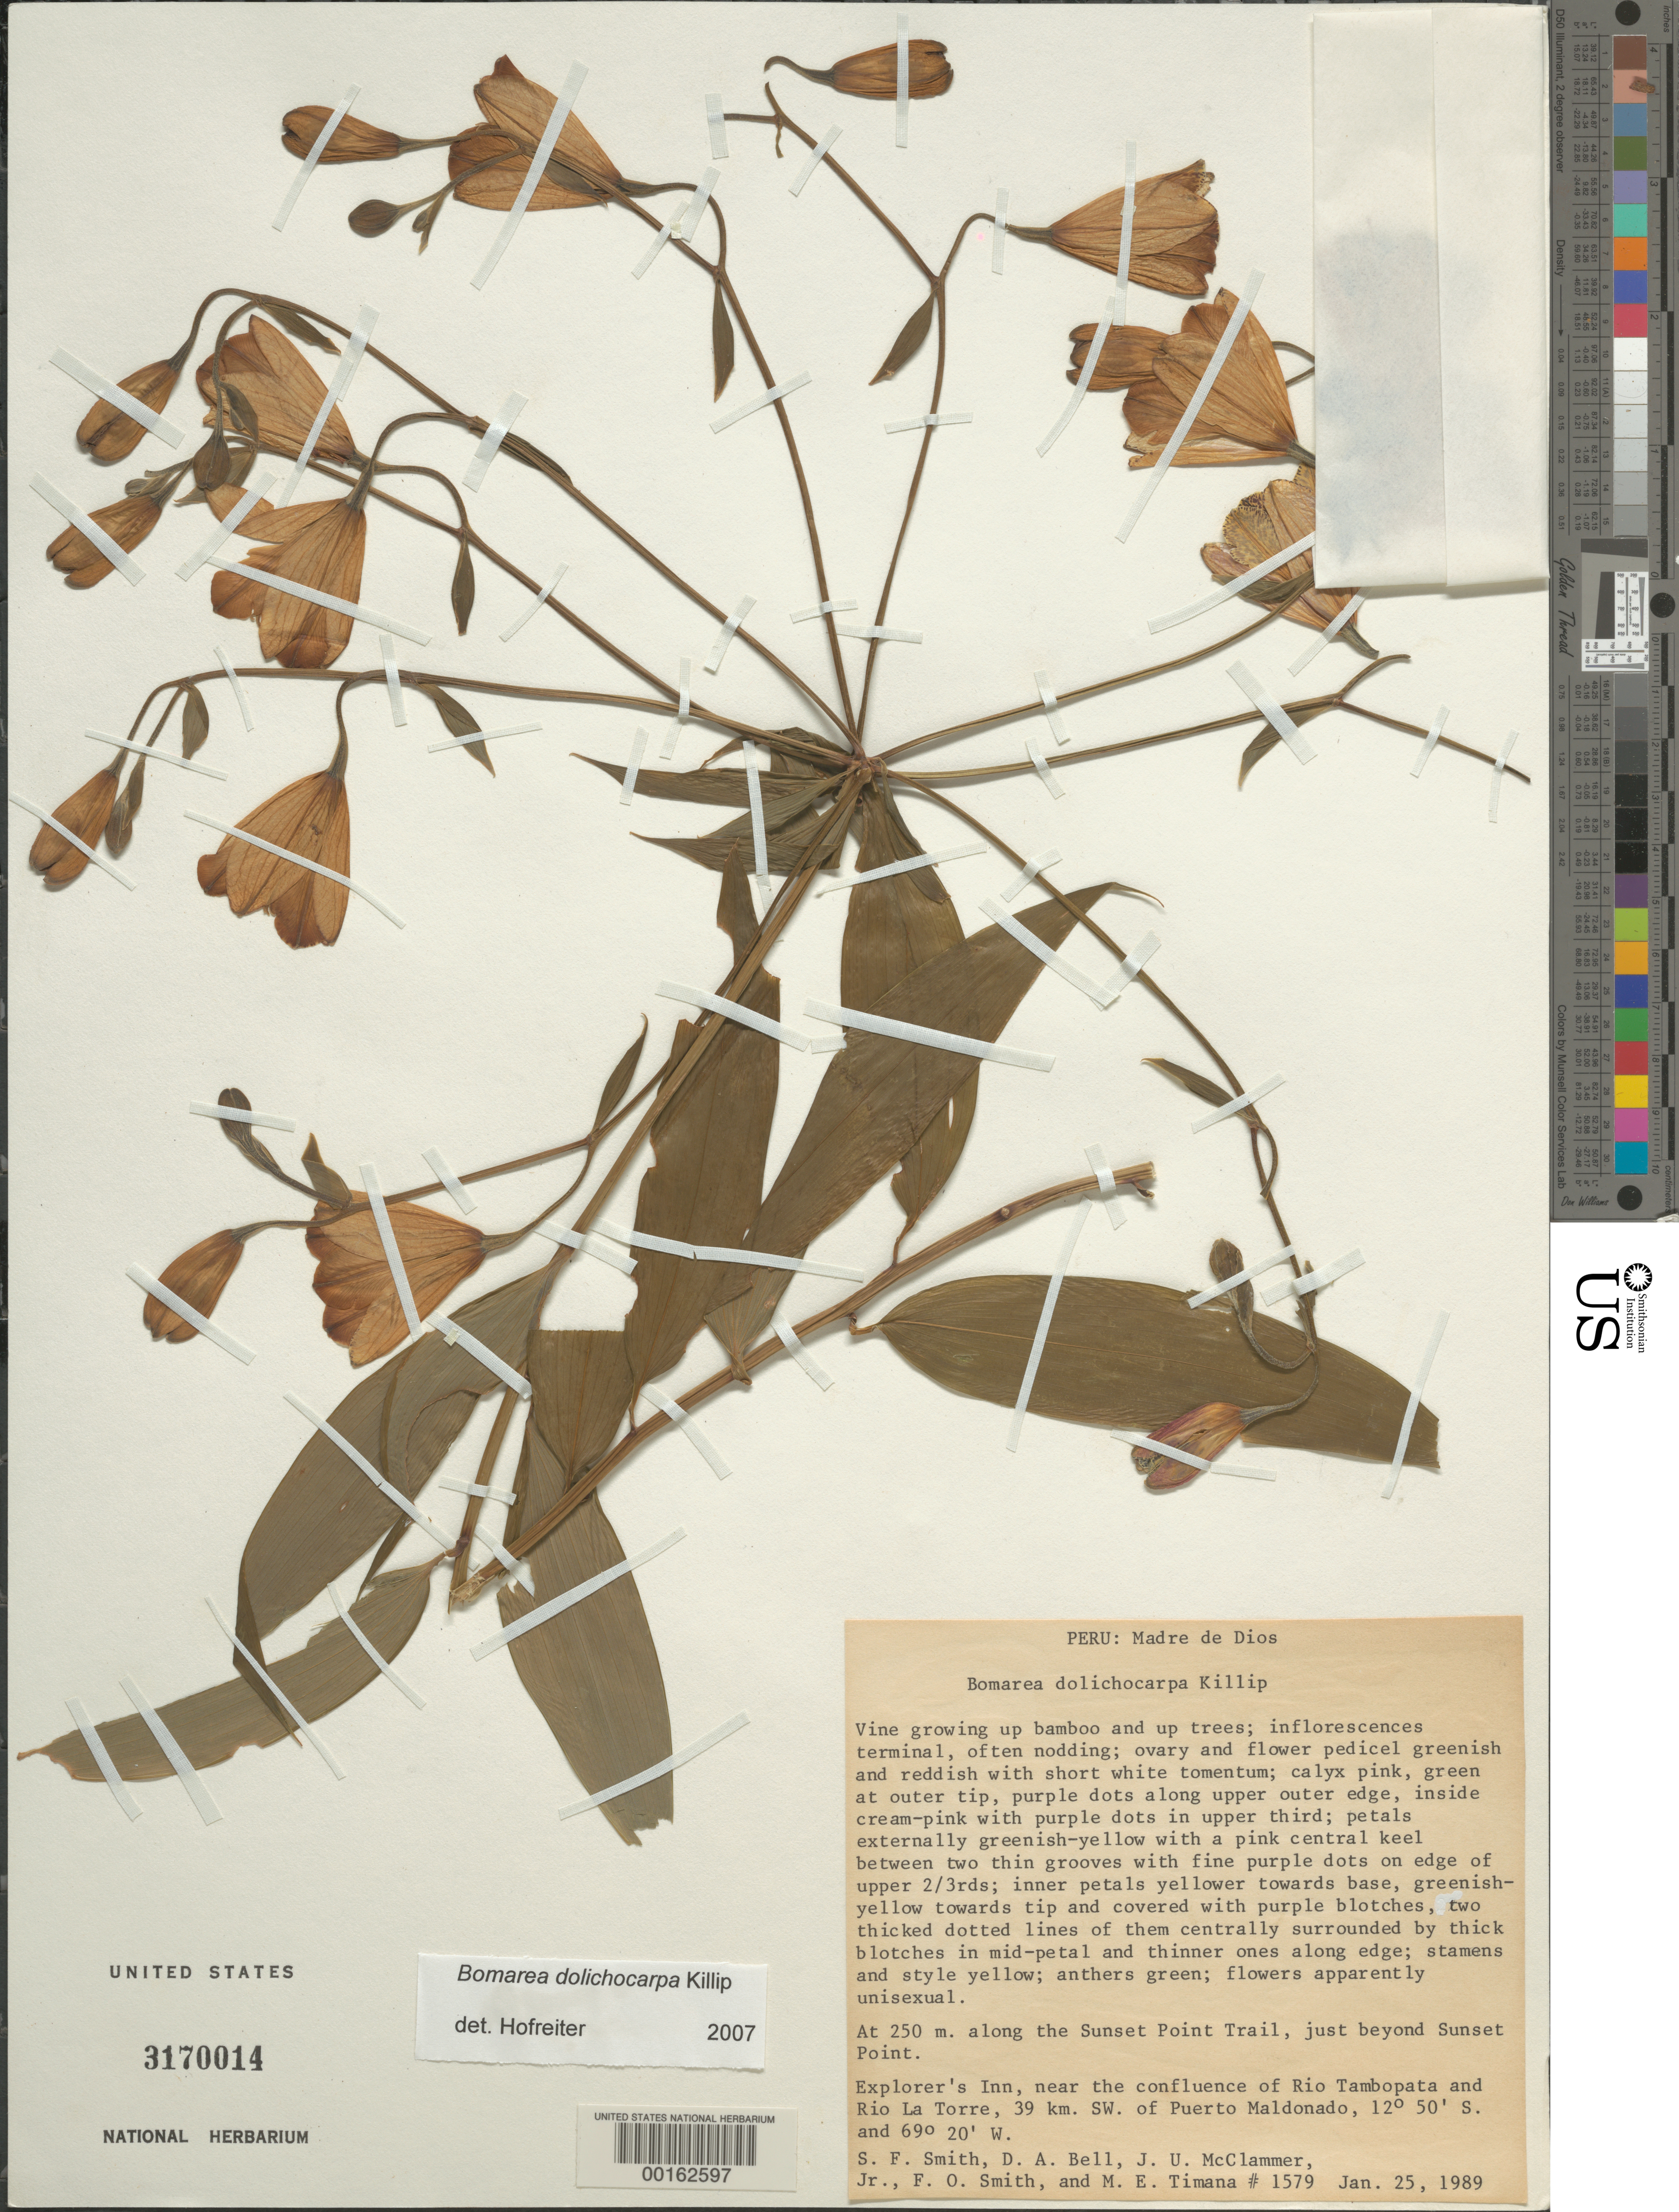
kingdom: Plantae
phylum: Tracheophyta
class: Liliopsida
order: Liliales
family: Alstroemeriaceae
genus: Bomarea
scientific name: Bomarea dolichocarpa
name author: Killip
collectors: S.F. Smith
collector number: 1579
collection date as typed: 25 Jan 1989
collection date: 1989-01-25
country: Peru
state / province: Madre de Dios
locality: Along the sunset point trail, explorer's inn, near rio tambopata & rio la tore, 39k sw of puerto maldonado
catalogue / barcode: US 3170014